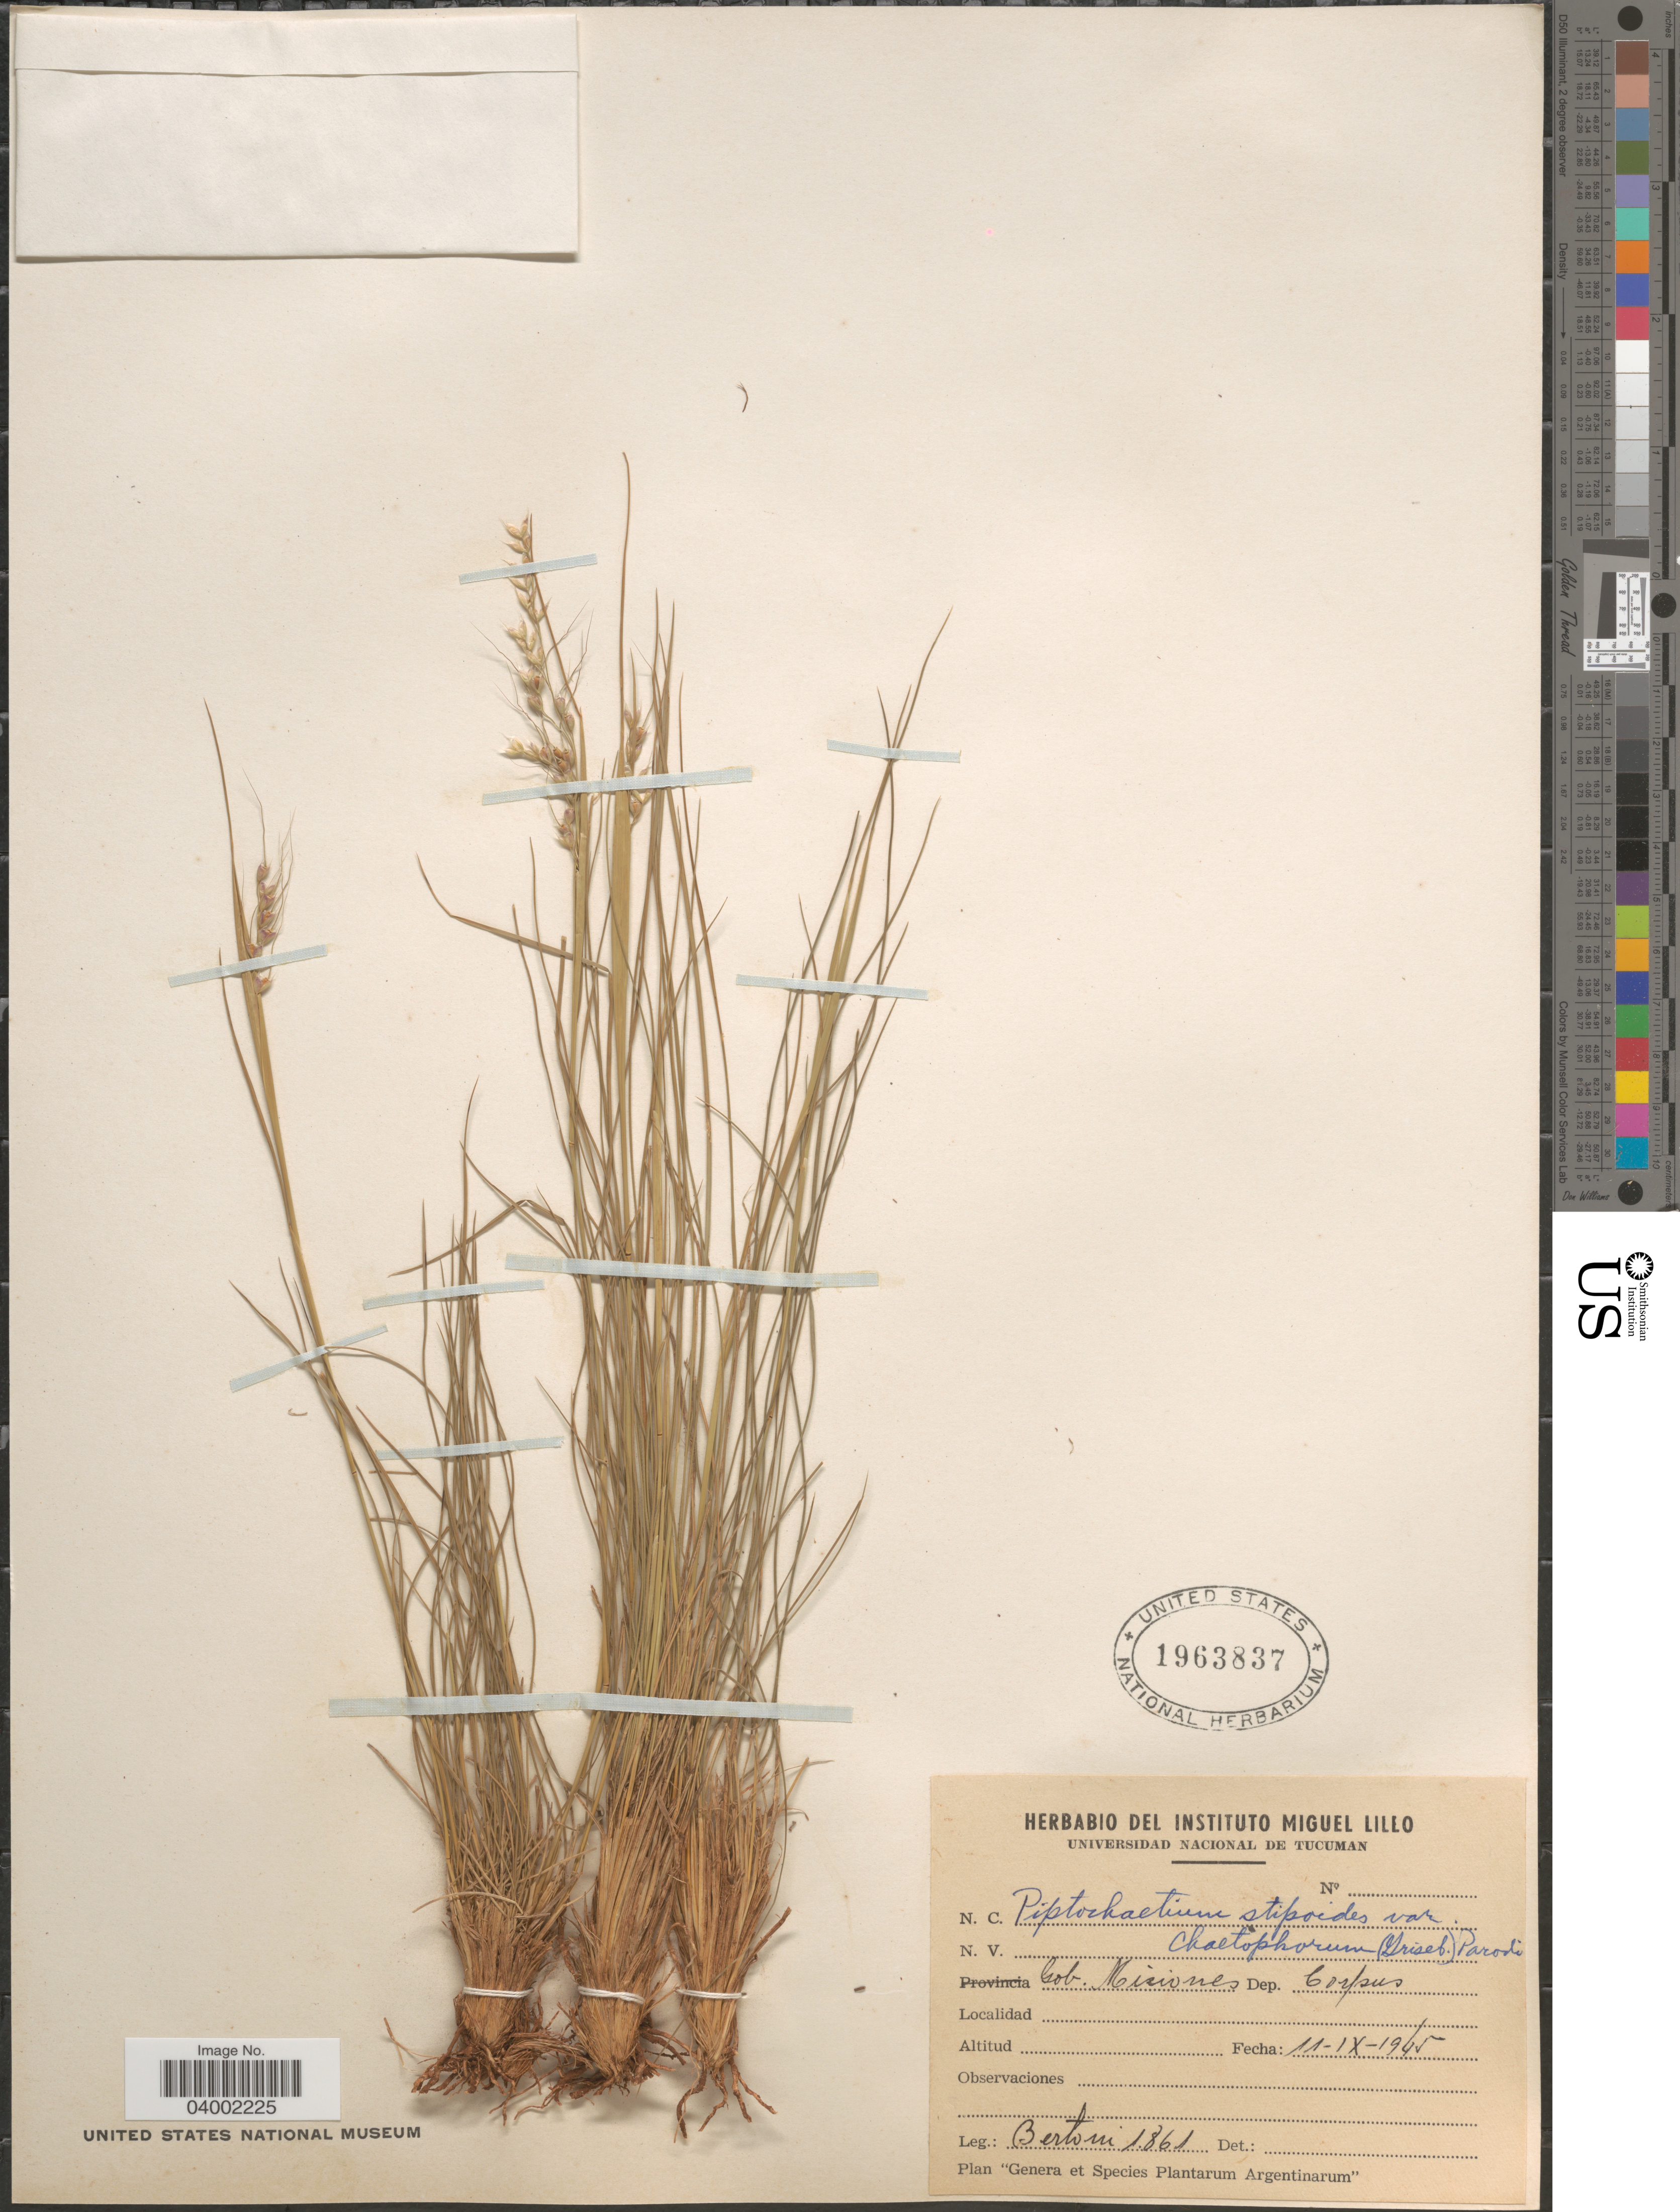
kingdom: Plantae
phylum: Tracheophyta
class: Liliopsida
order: Poales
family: Poaceae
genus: Piptochaetium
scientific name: Piptochaetium stipoides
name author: (Trin. & Rupr.) Hack. & Arechav.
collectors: -- Bertoni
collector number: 1861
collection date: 1945-09-11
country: Argentina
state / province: Misiones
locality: Gob. Misiones. Dep. Corpus.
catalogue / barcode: US 1963837